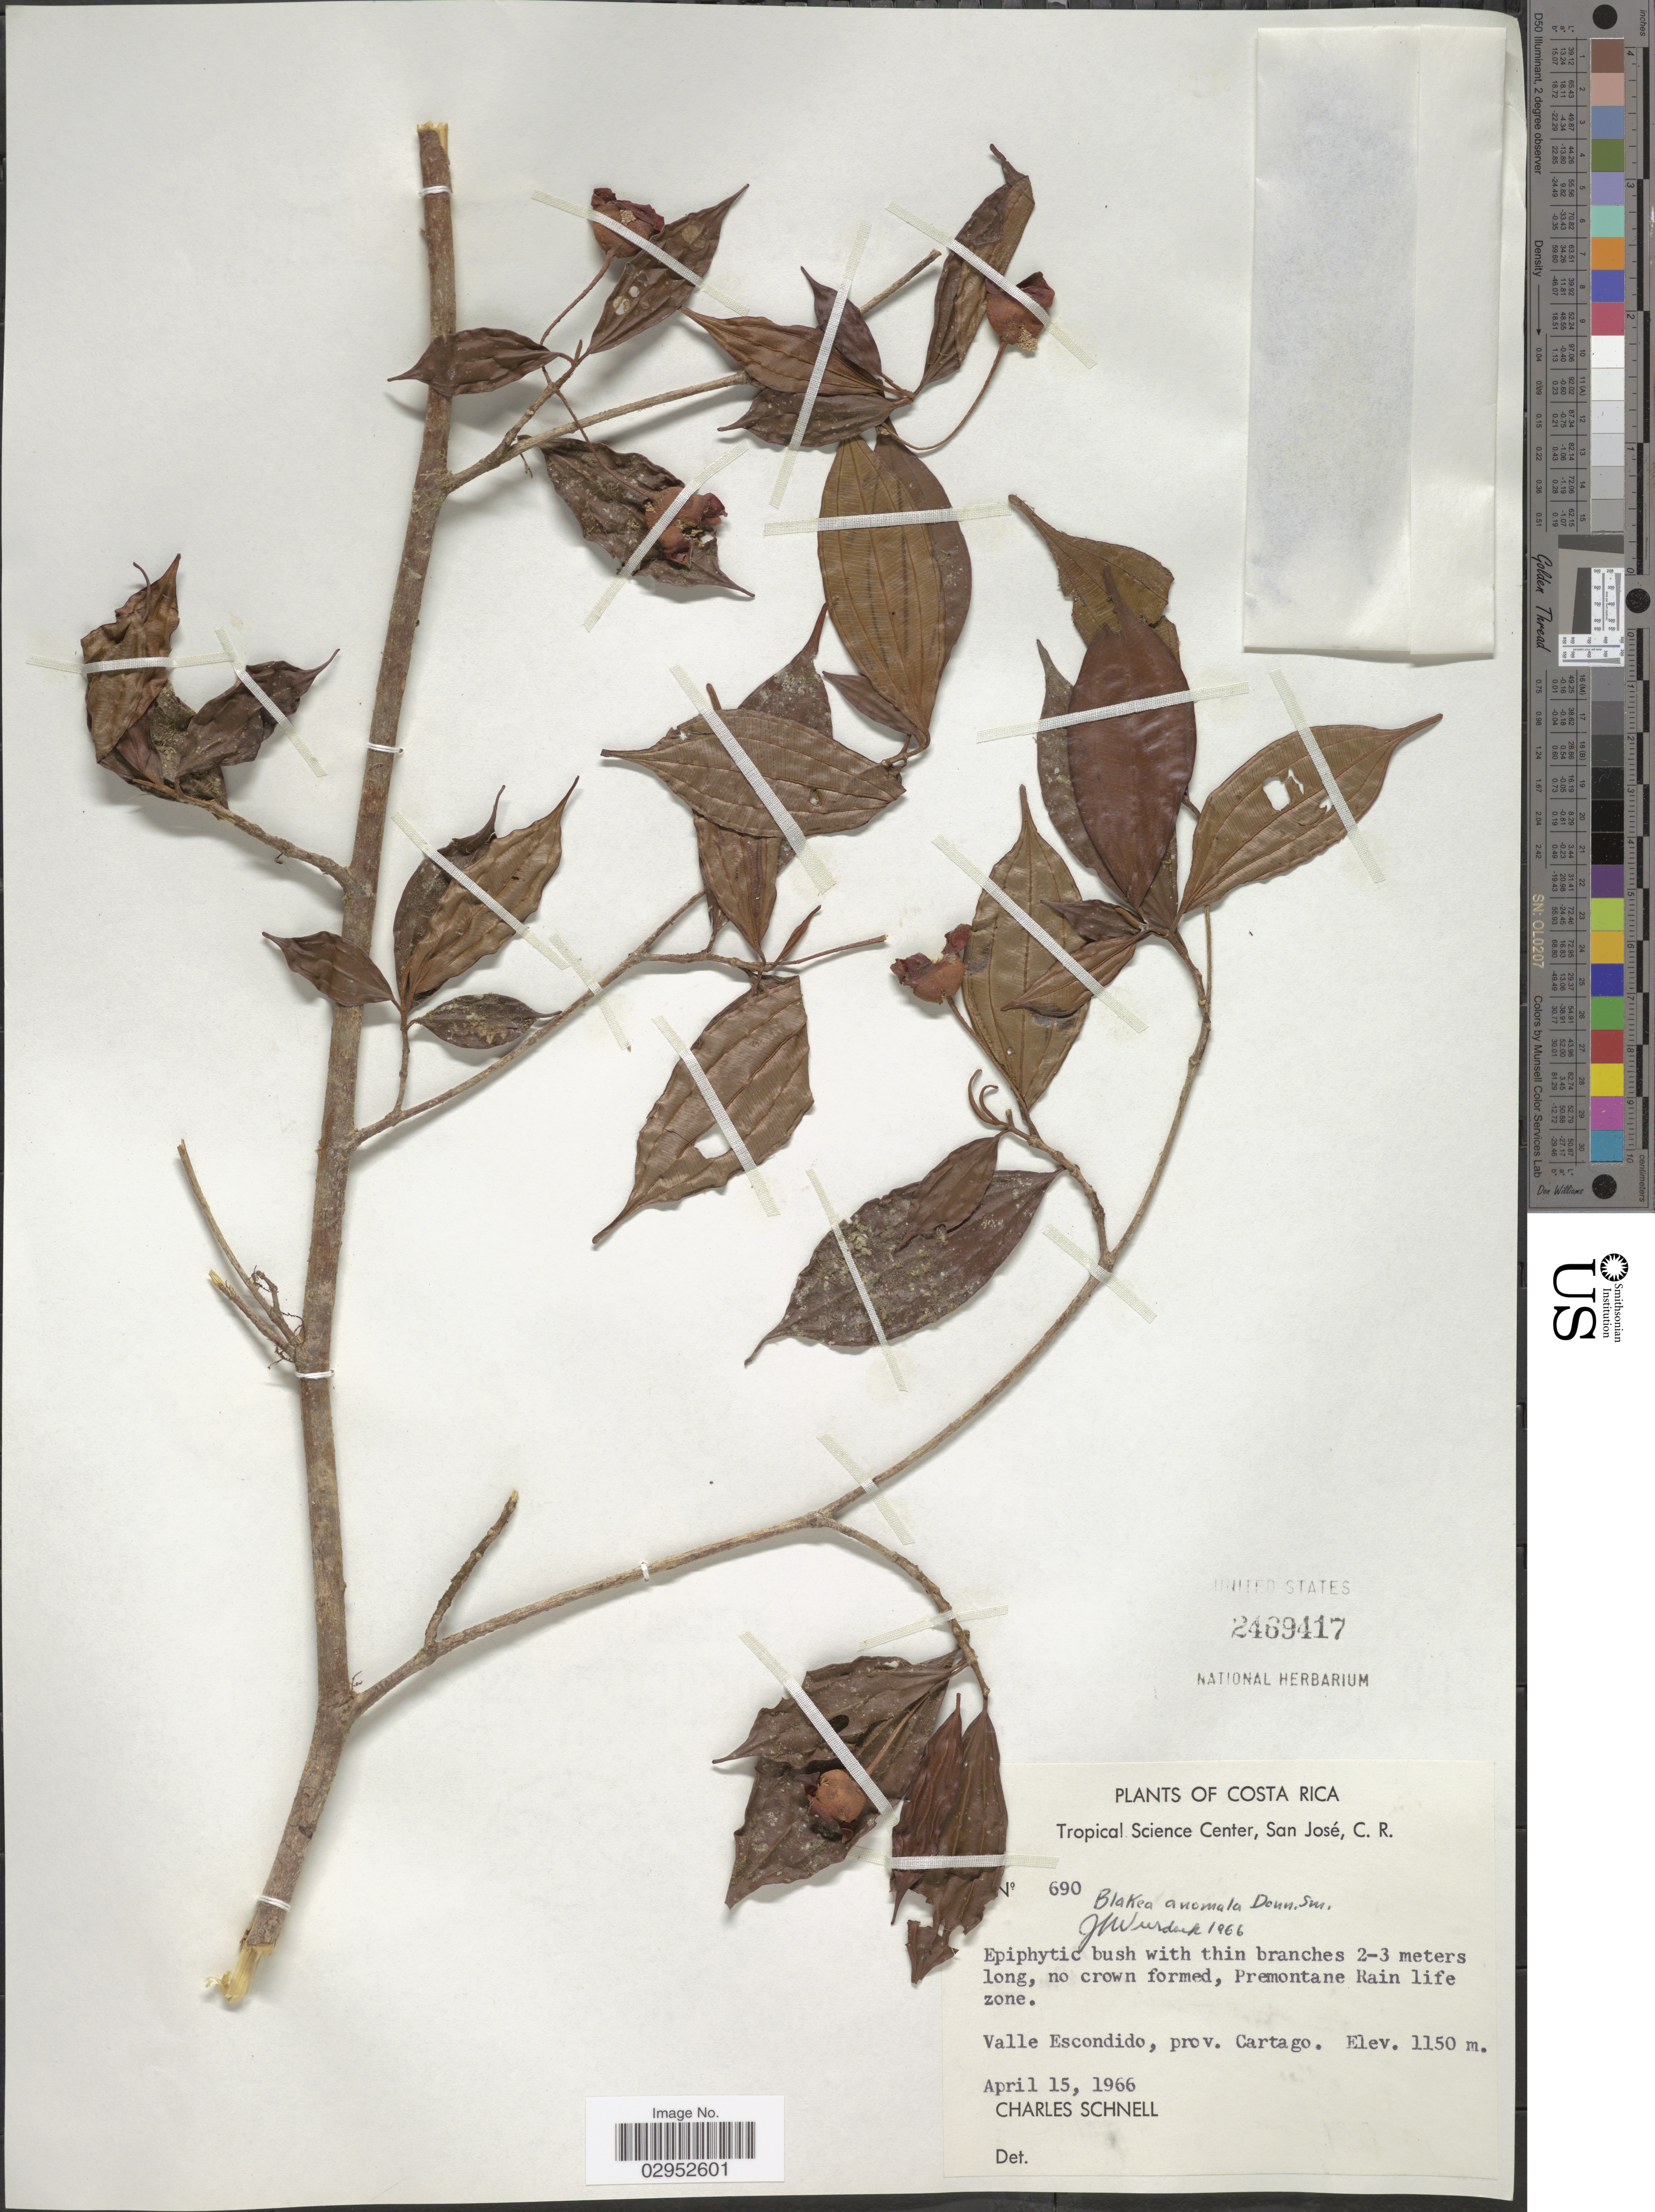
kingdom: Plantae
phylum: Tracheophyta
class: Magnoliopsida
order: Myrtales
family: Melastomataceae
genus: Blakea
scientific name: Blakea anomala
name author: Donn. Sm.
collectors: C. Schnell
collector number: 690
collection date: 1966-04-15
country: Costa Rica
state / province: Cartago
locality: Valle Escondido.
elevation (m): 1150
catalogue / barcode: US 2469417